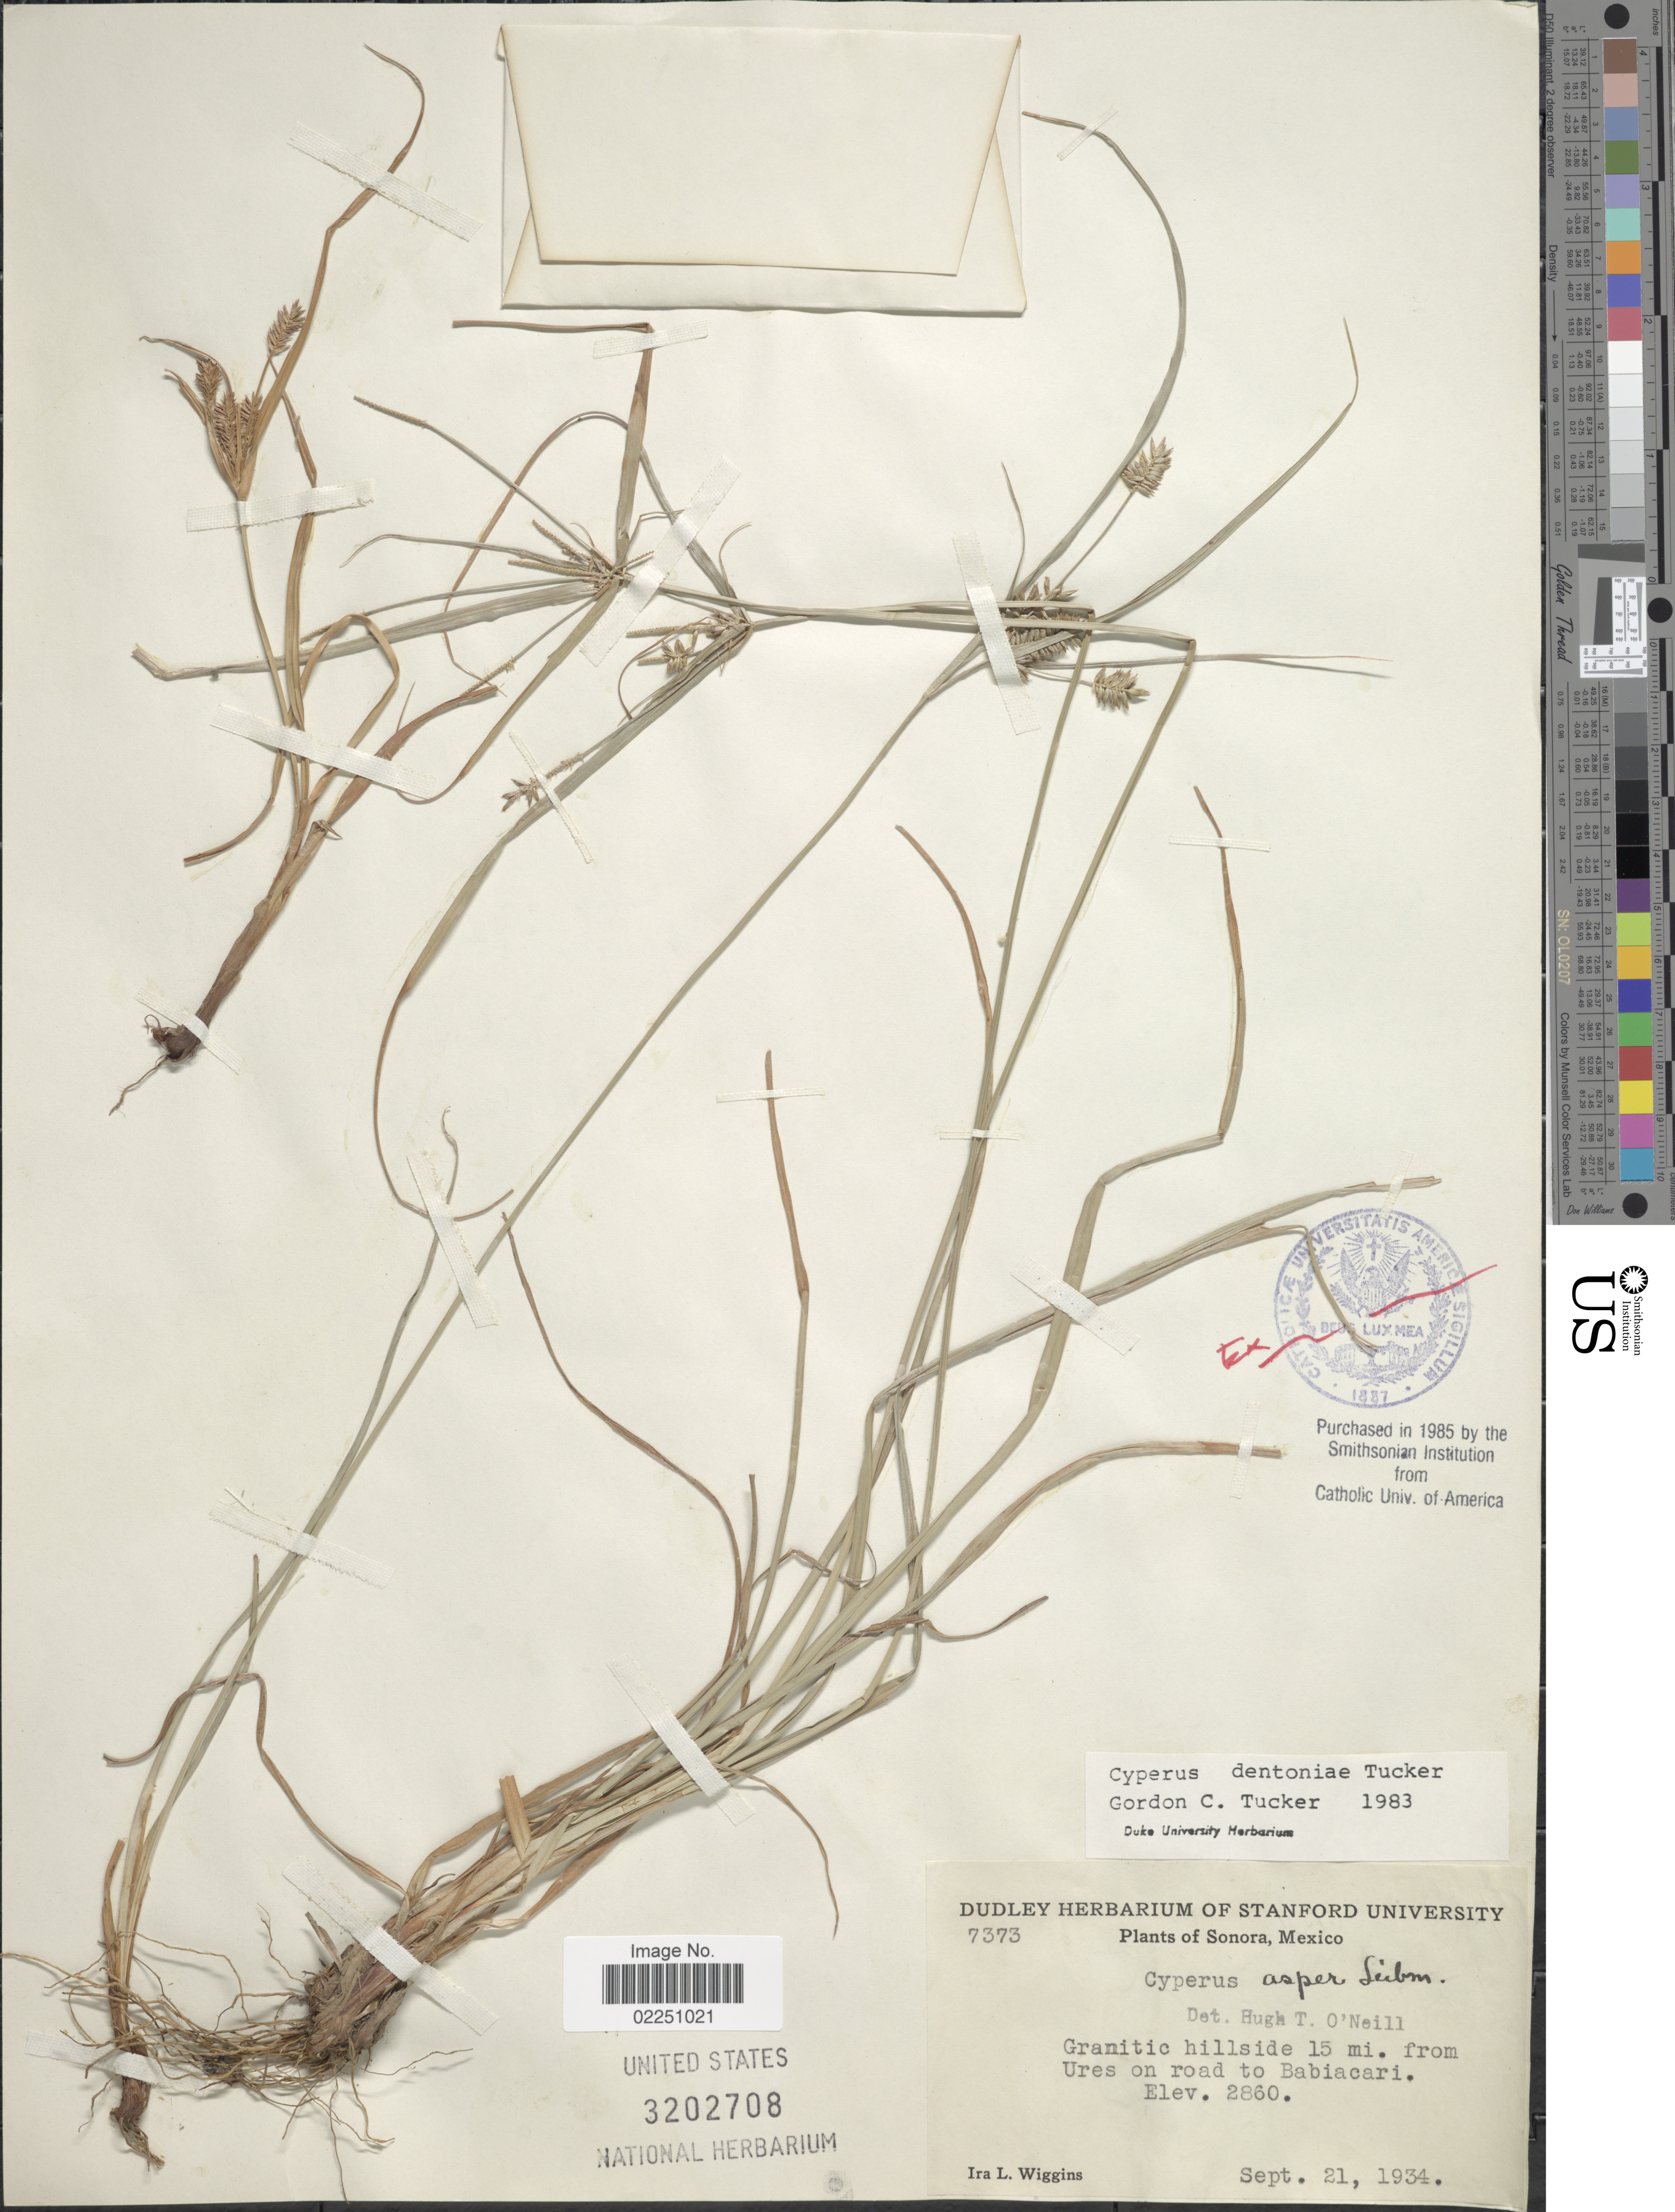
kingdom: Plantae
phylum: Tracheophyta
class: Liliopsida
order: Poales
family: Cyperaceae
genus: Cyperus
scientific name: Cyperus dentoniae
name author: G.C. Tucker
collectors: I. L. Wiggins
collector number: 7373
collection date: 1934-09-21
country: Mexico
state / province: Sonora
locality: Granitic hillside 15 mi. from Ures on road to Babiacari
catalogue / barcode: US 3202708